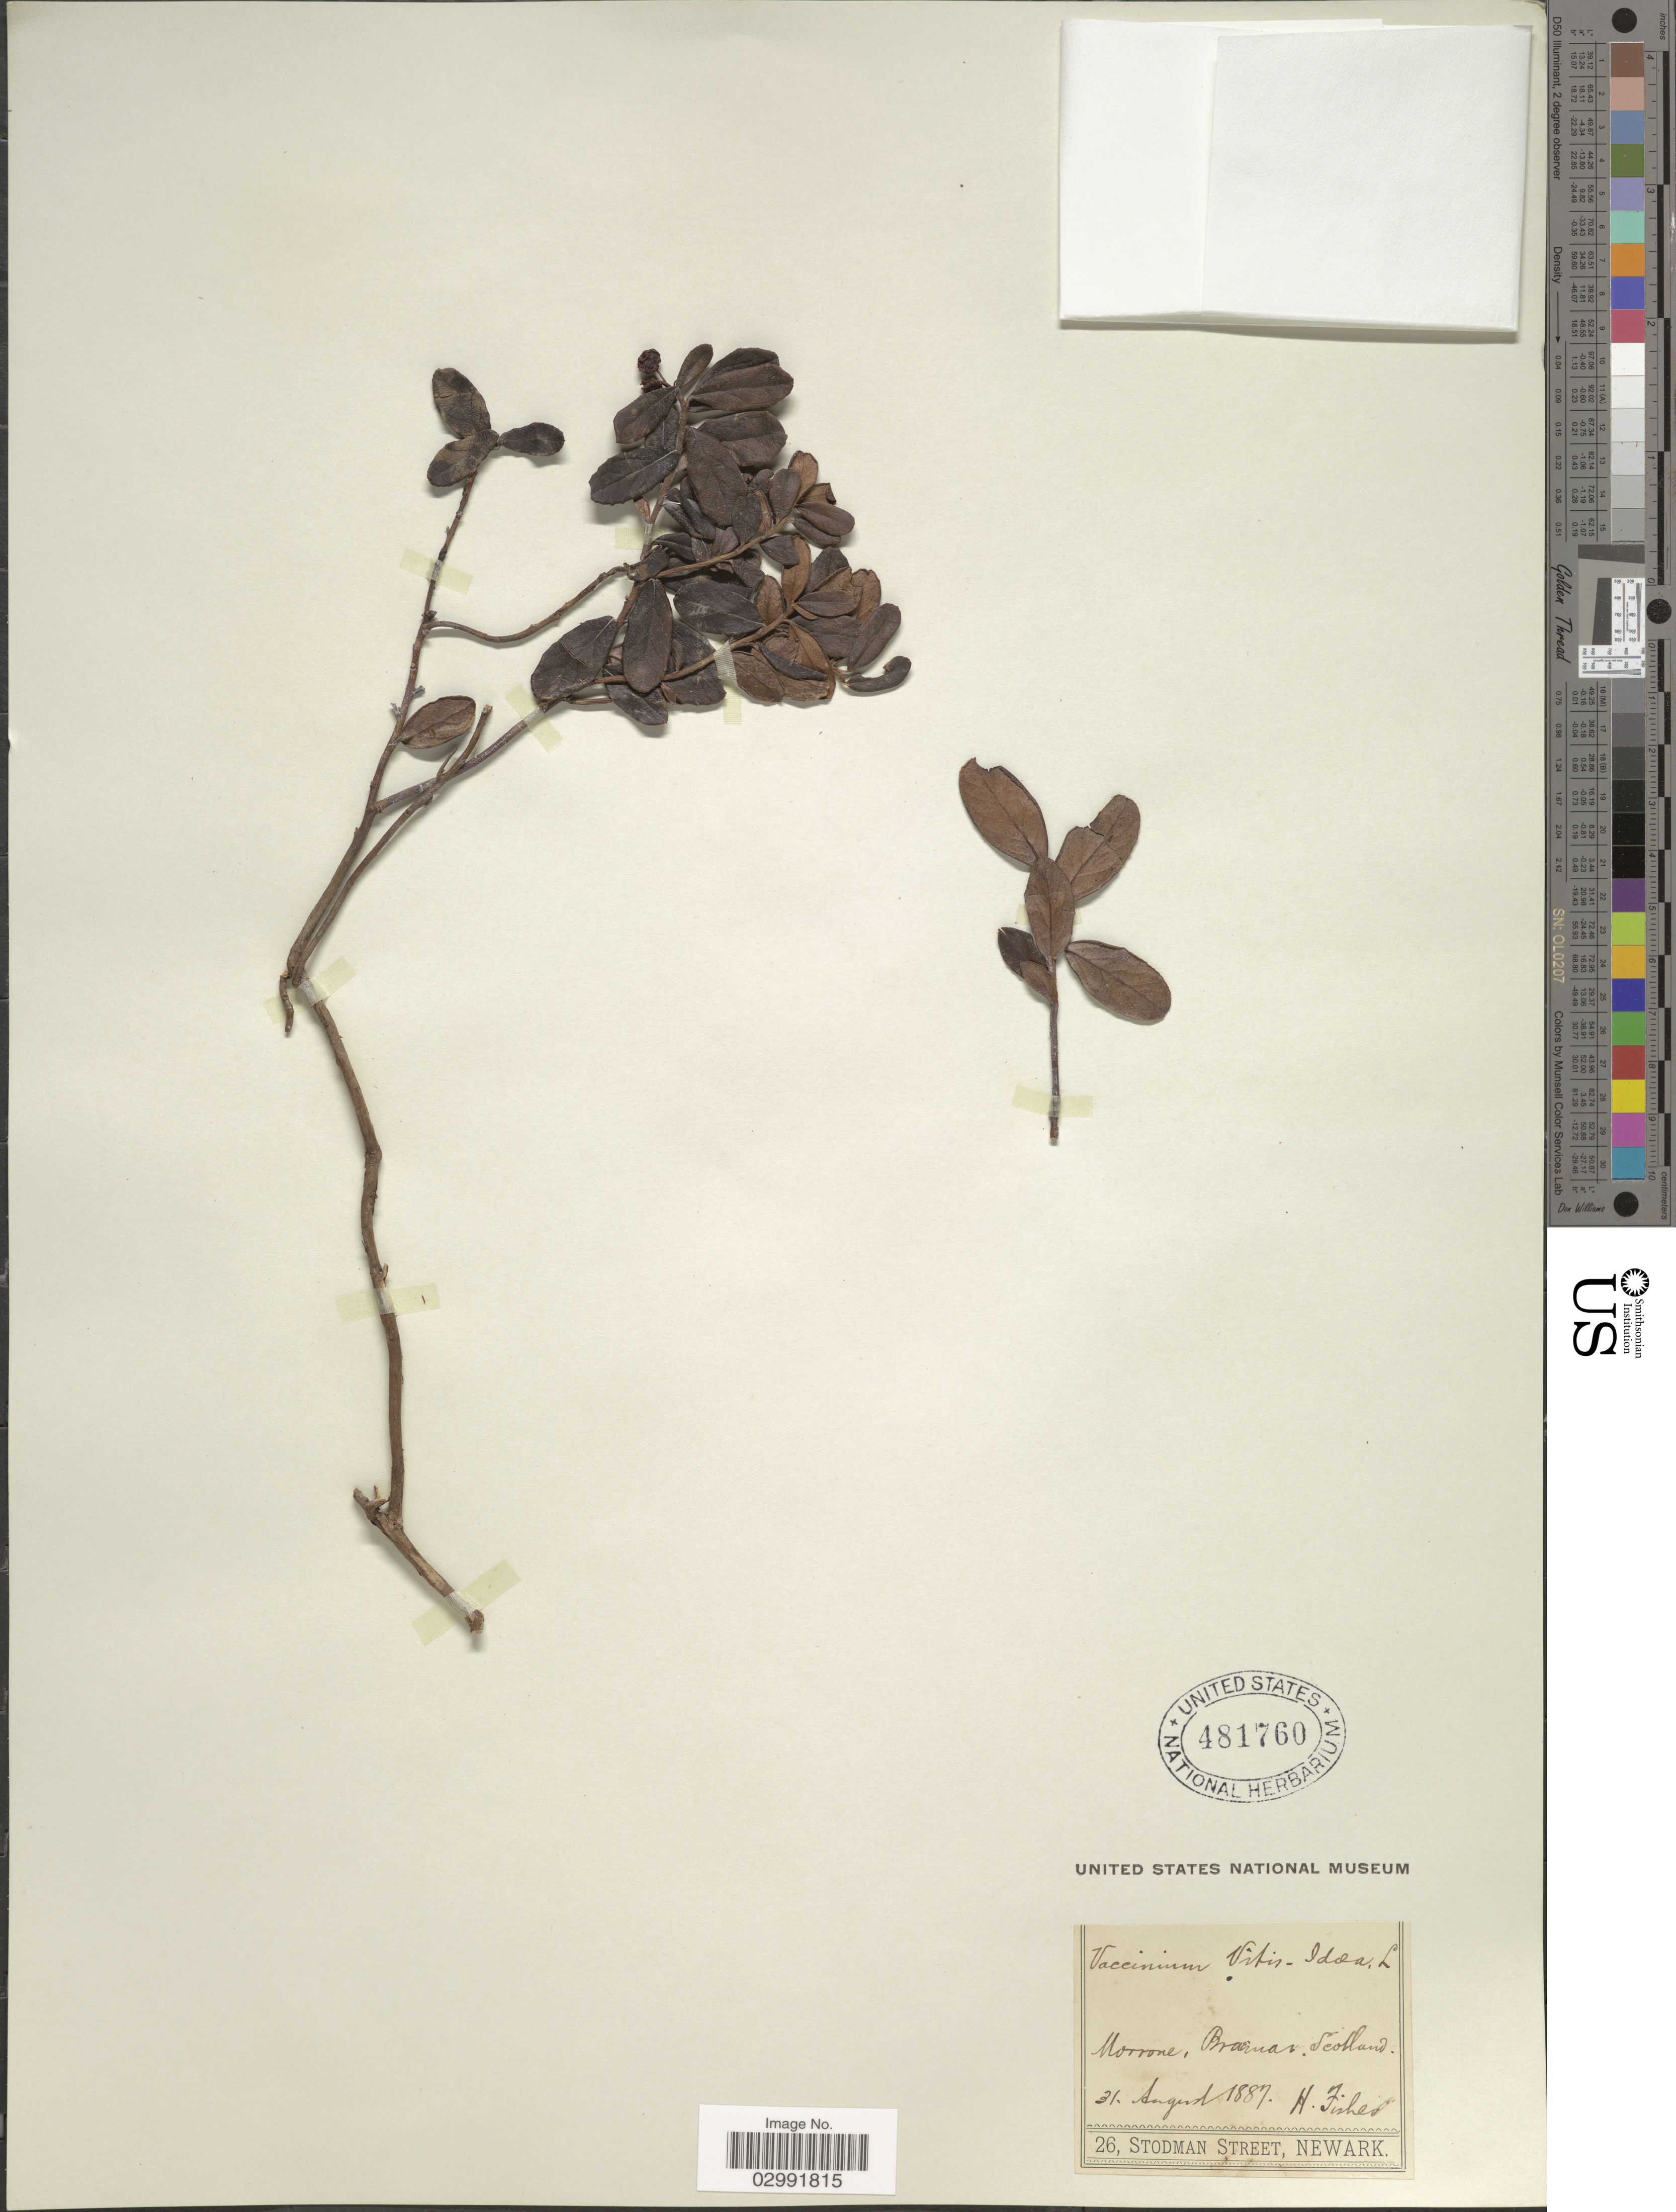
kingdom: Plantae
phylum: Tracheophyta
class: Magnoliopsida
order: Ericales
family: Ericaceae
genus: Vaccinium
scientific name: Vaccinium vitis-idaea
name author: L.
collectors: H. H. Fisher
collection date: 1887-08-31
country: United Kingdom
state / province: Scotland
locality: Morrone, Braemar.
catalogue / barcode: US 481760